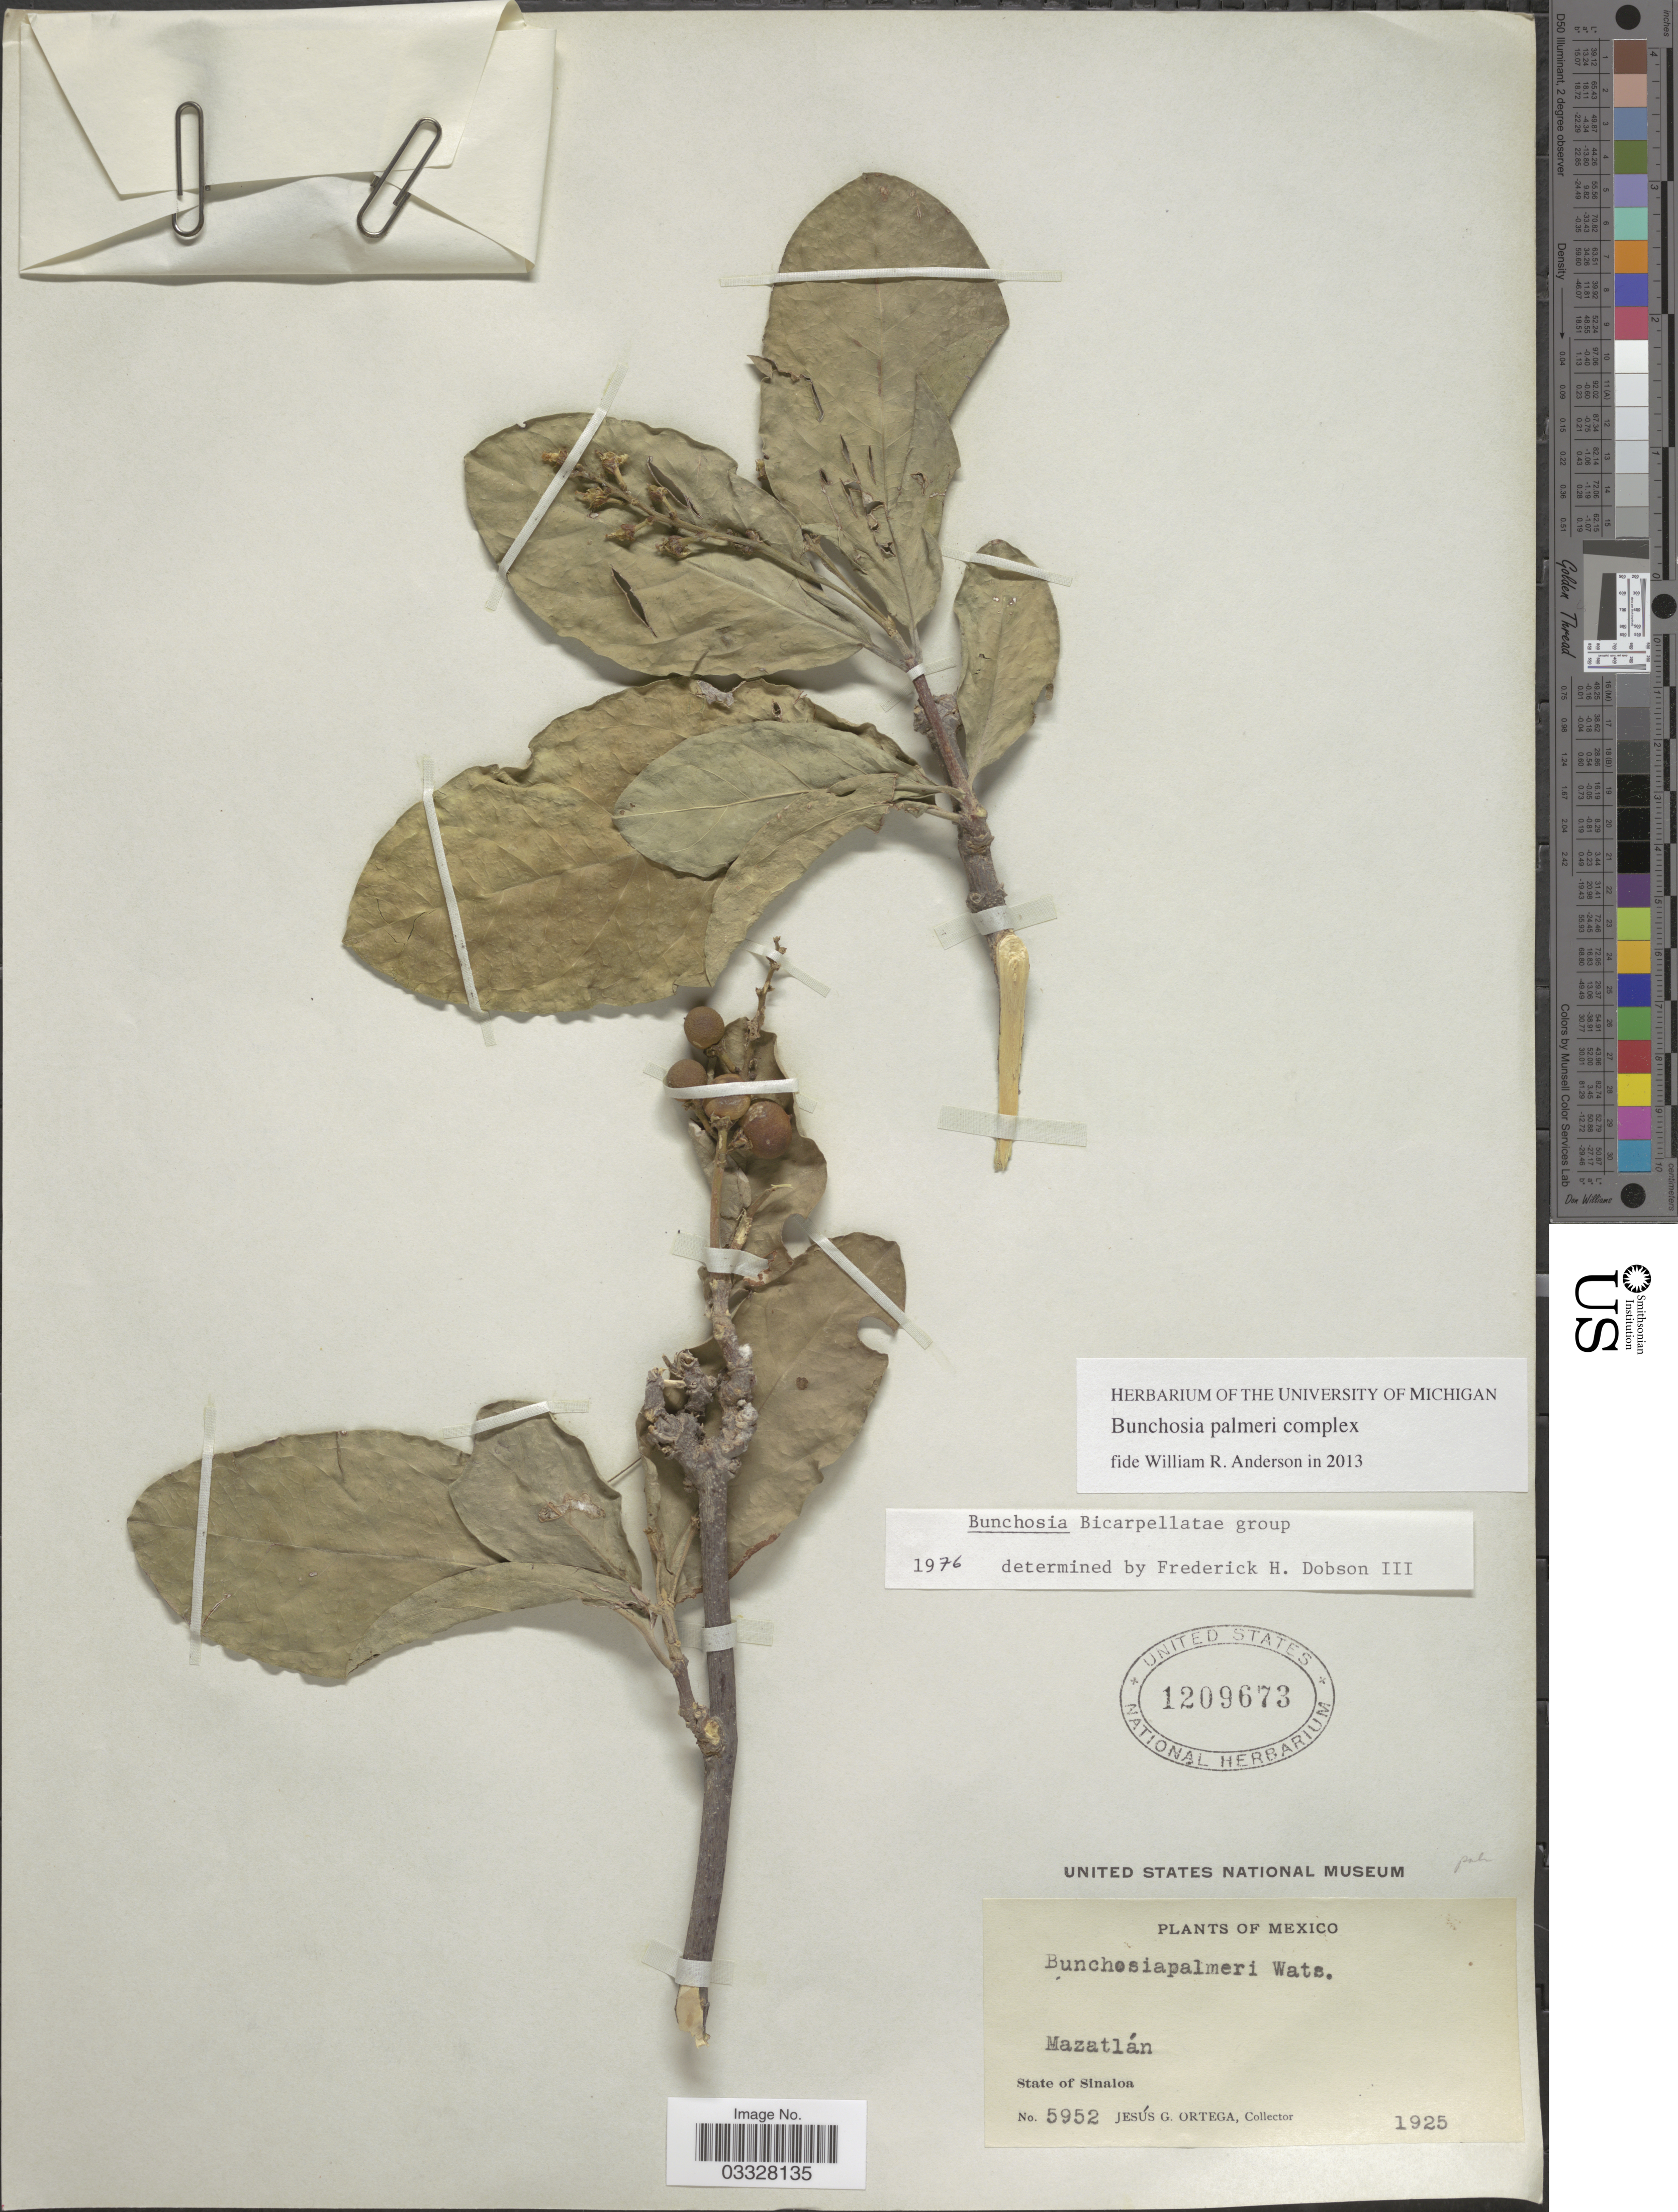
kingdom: Plantae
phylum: Tracheophyta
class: Magnoliopsida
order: Malpighiales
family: Malpighiaceae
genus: Bunchosia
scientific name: Bunchosia palmeri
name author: S. Watson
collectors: J. Ortega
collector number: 5952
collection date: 1925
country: Mexico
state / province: Sinaloa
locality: Mazatlán.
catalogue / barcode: US 1209673